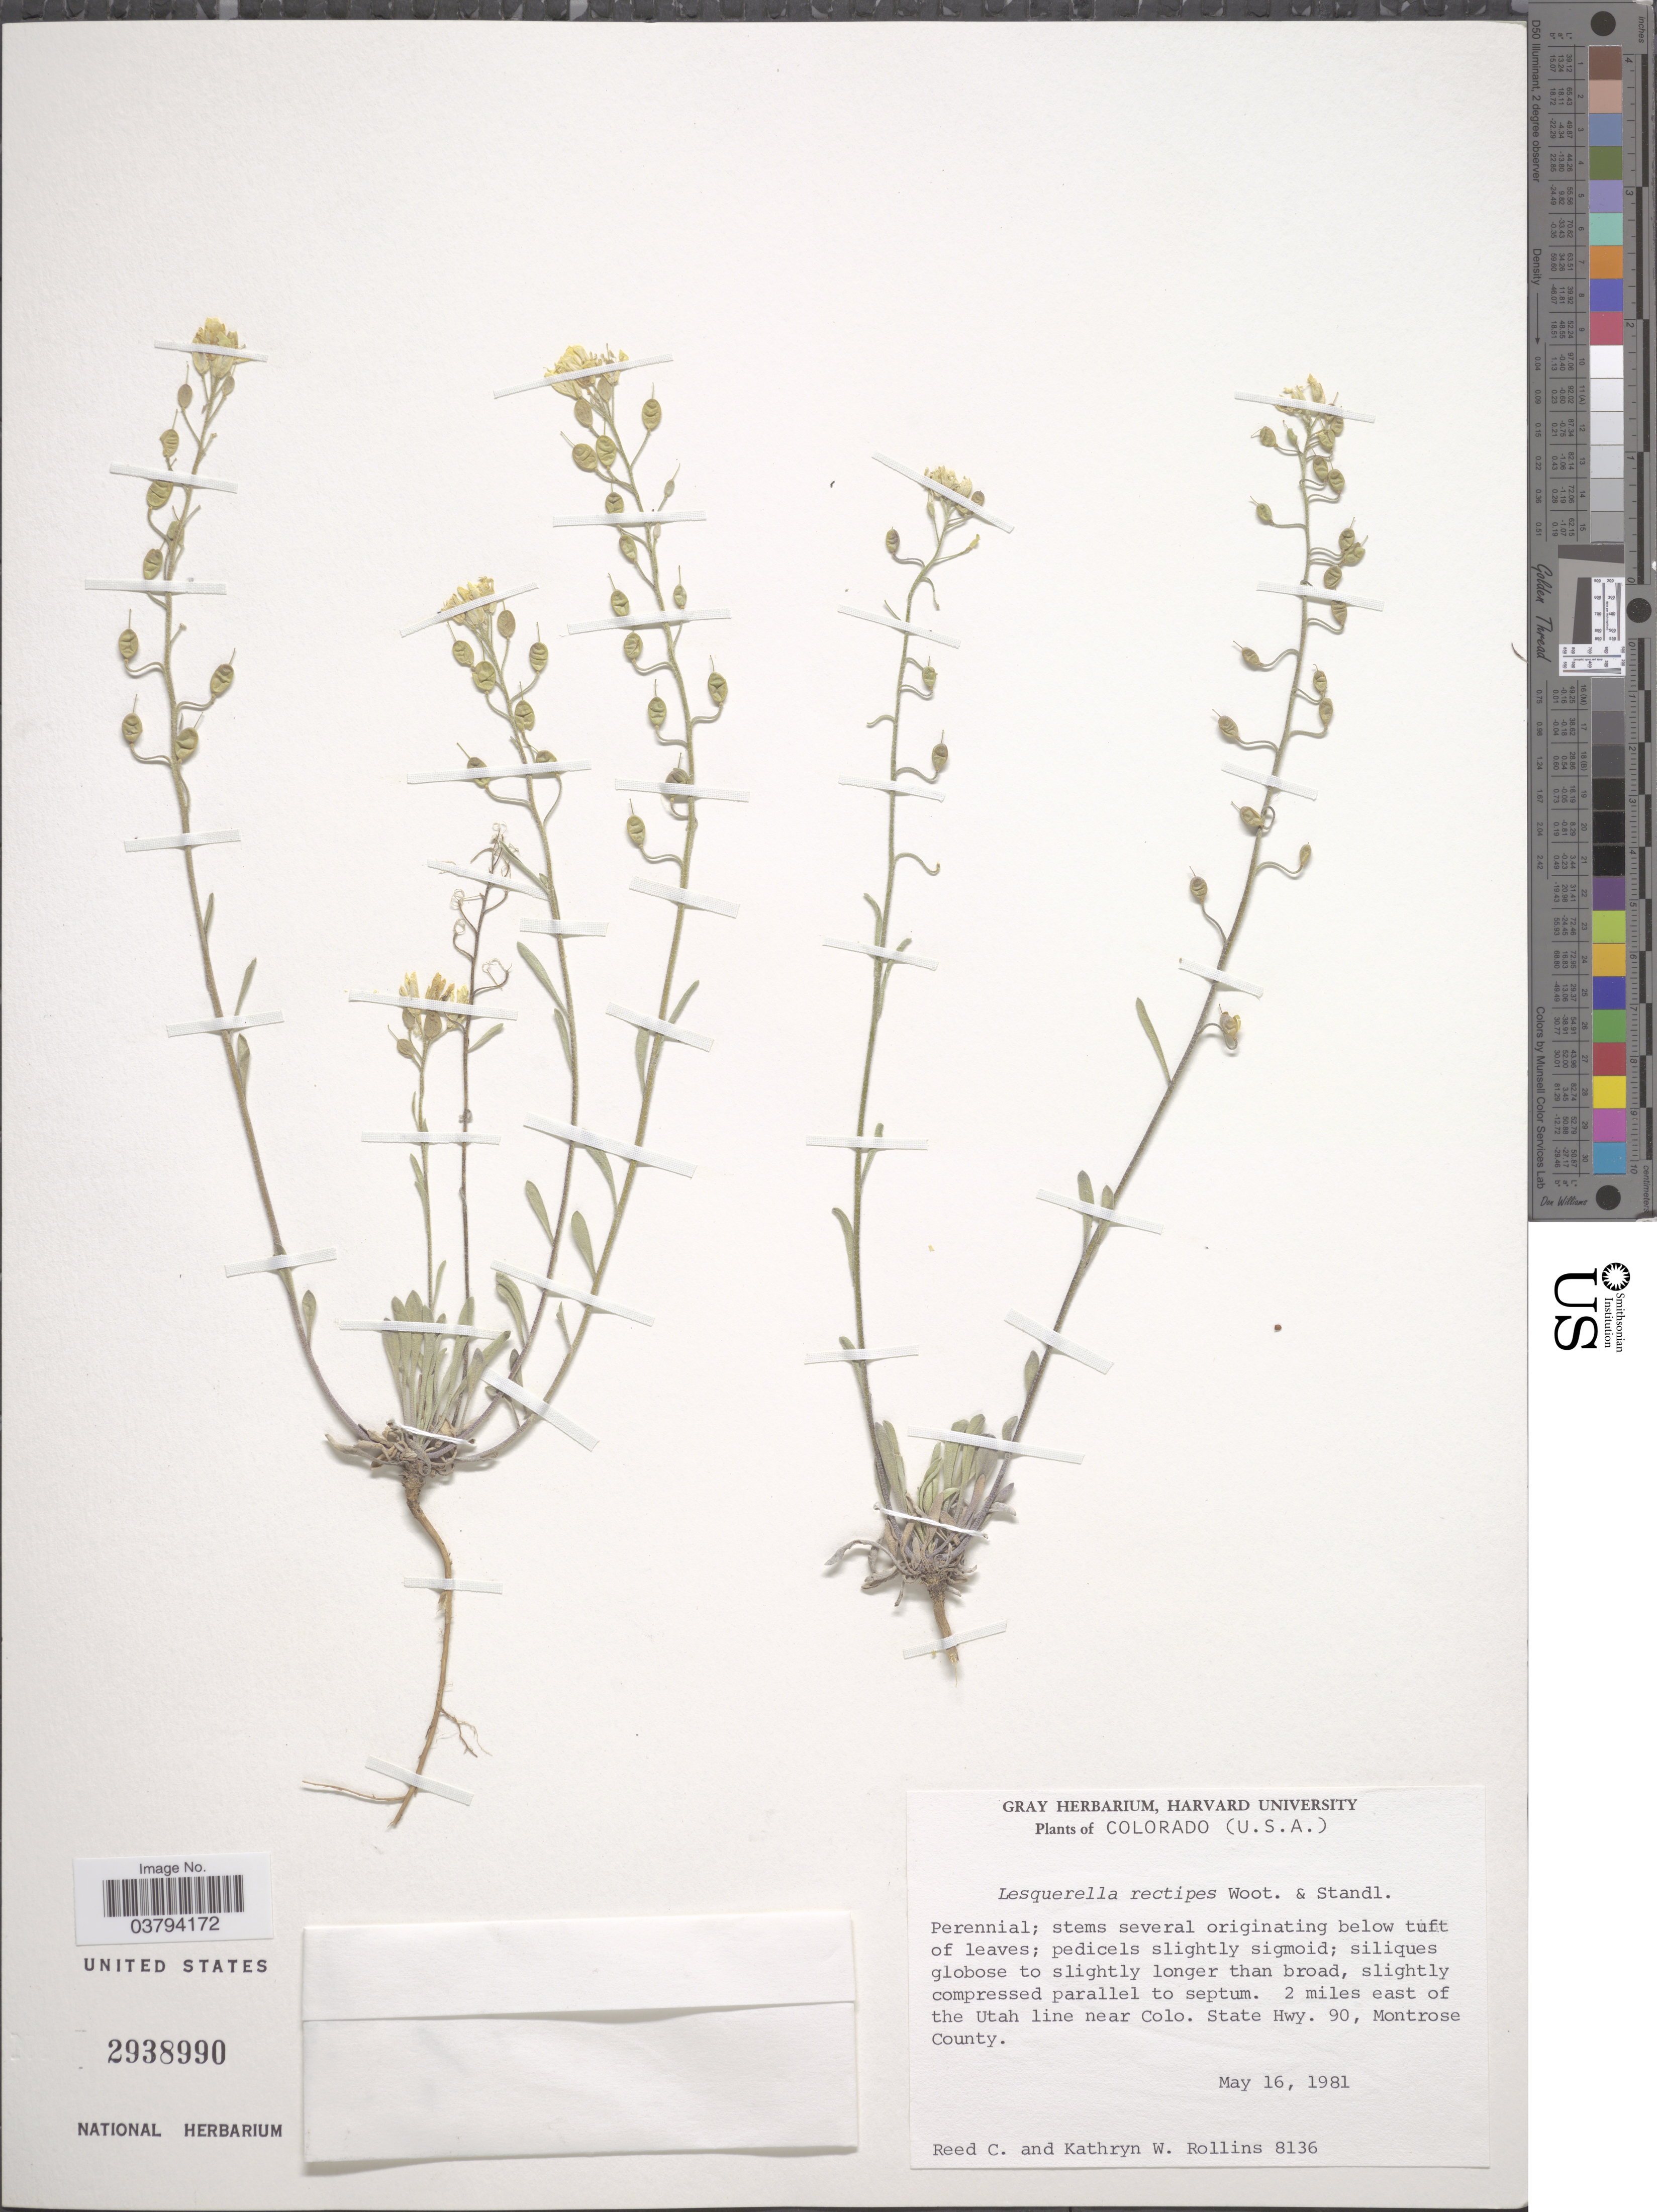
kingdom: Plantae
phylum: Tracheophyta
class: Magnoliopsida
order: Brassicales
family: Brassicaceae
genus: Lesquerella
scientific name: Lesquerella rectipes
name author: Wooton & Standl.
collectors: R. C. Rollins & K. W. Rollins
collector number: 8136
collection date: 1981-05-16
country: United States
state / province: Colorado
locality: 2 miles east of the Utah line near Colo. State Hwy. 90, Montrose County.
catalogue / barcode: US 2938990